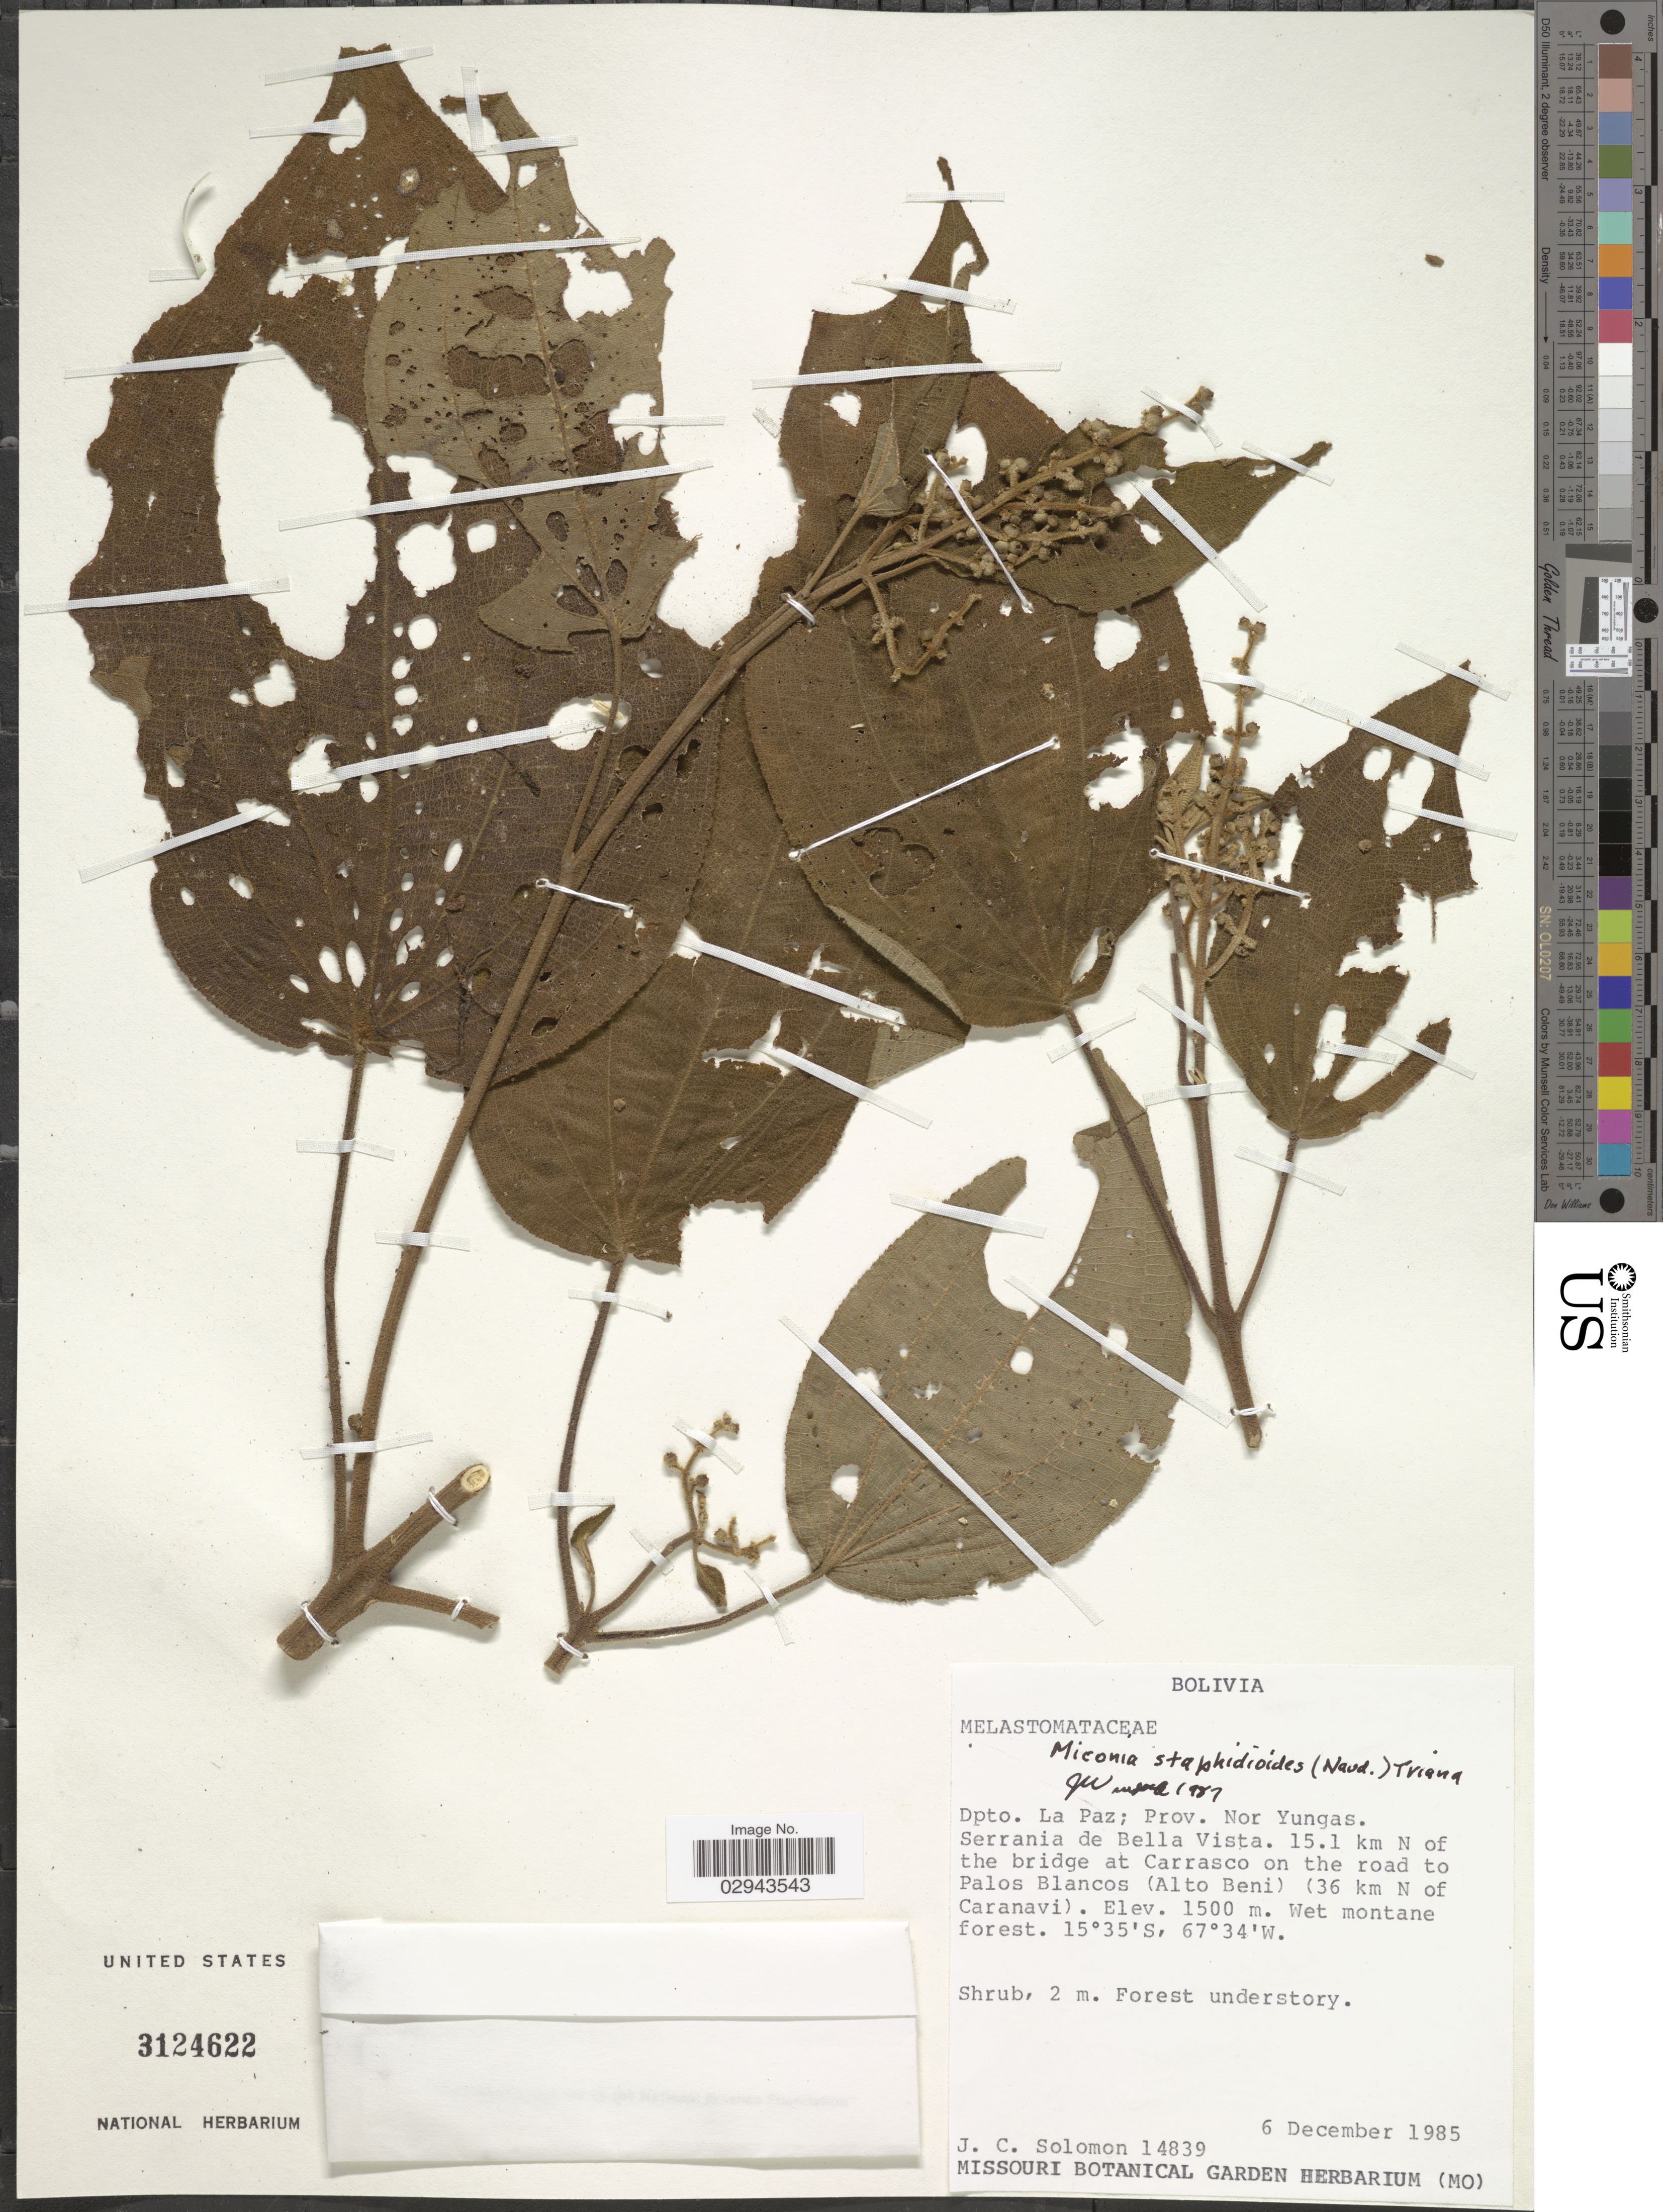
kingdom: Plantae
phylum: Tracheophyta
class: Magnoliopsida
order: Myrtales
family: Melastomataceae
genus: Miconia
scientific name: Miconia staphidioides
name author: (Naudin) Triana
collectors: J. C. Solomon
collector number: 14839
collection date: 1985-12-06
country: Bolivia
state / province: La Paz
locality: Dpto. La Paz; Prov. Nor Yungas. Serrania de Bella Vista. 15.1 km N of the bridge at Carrasco on the road to Palos Blancos (Alto Beni) (36 km N of Caranavi).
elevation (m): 1500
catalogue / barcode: US 3124622